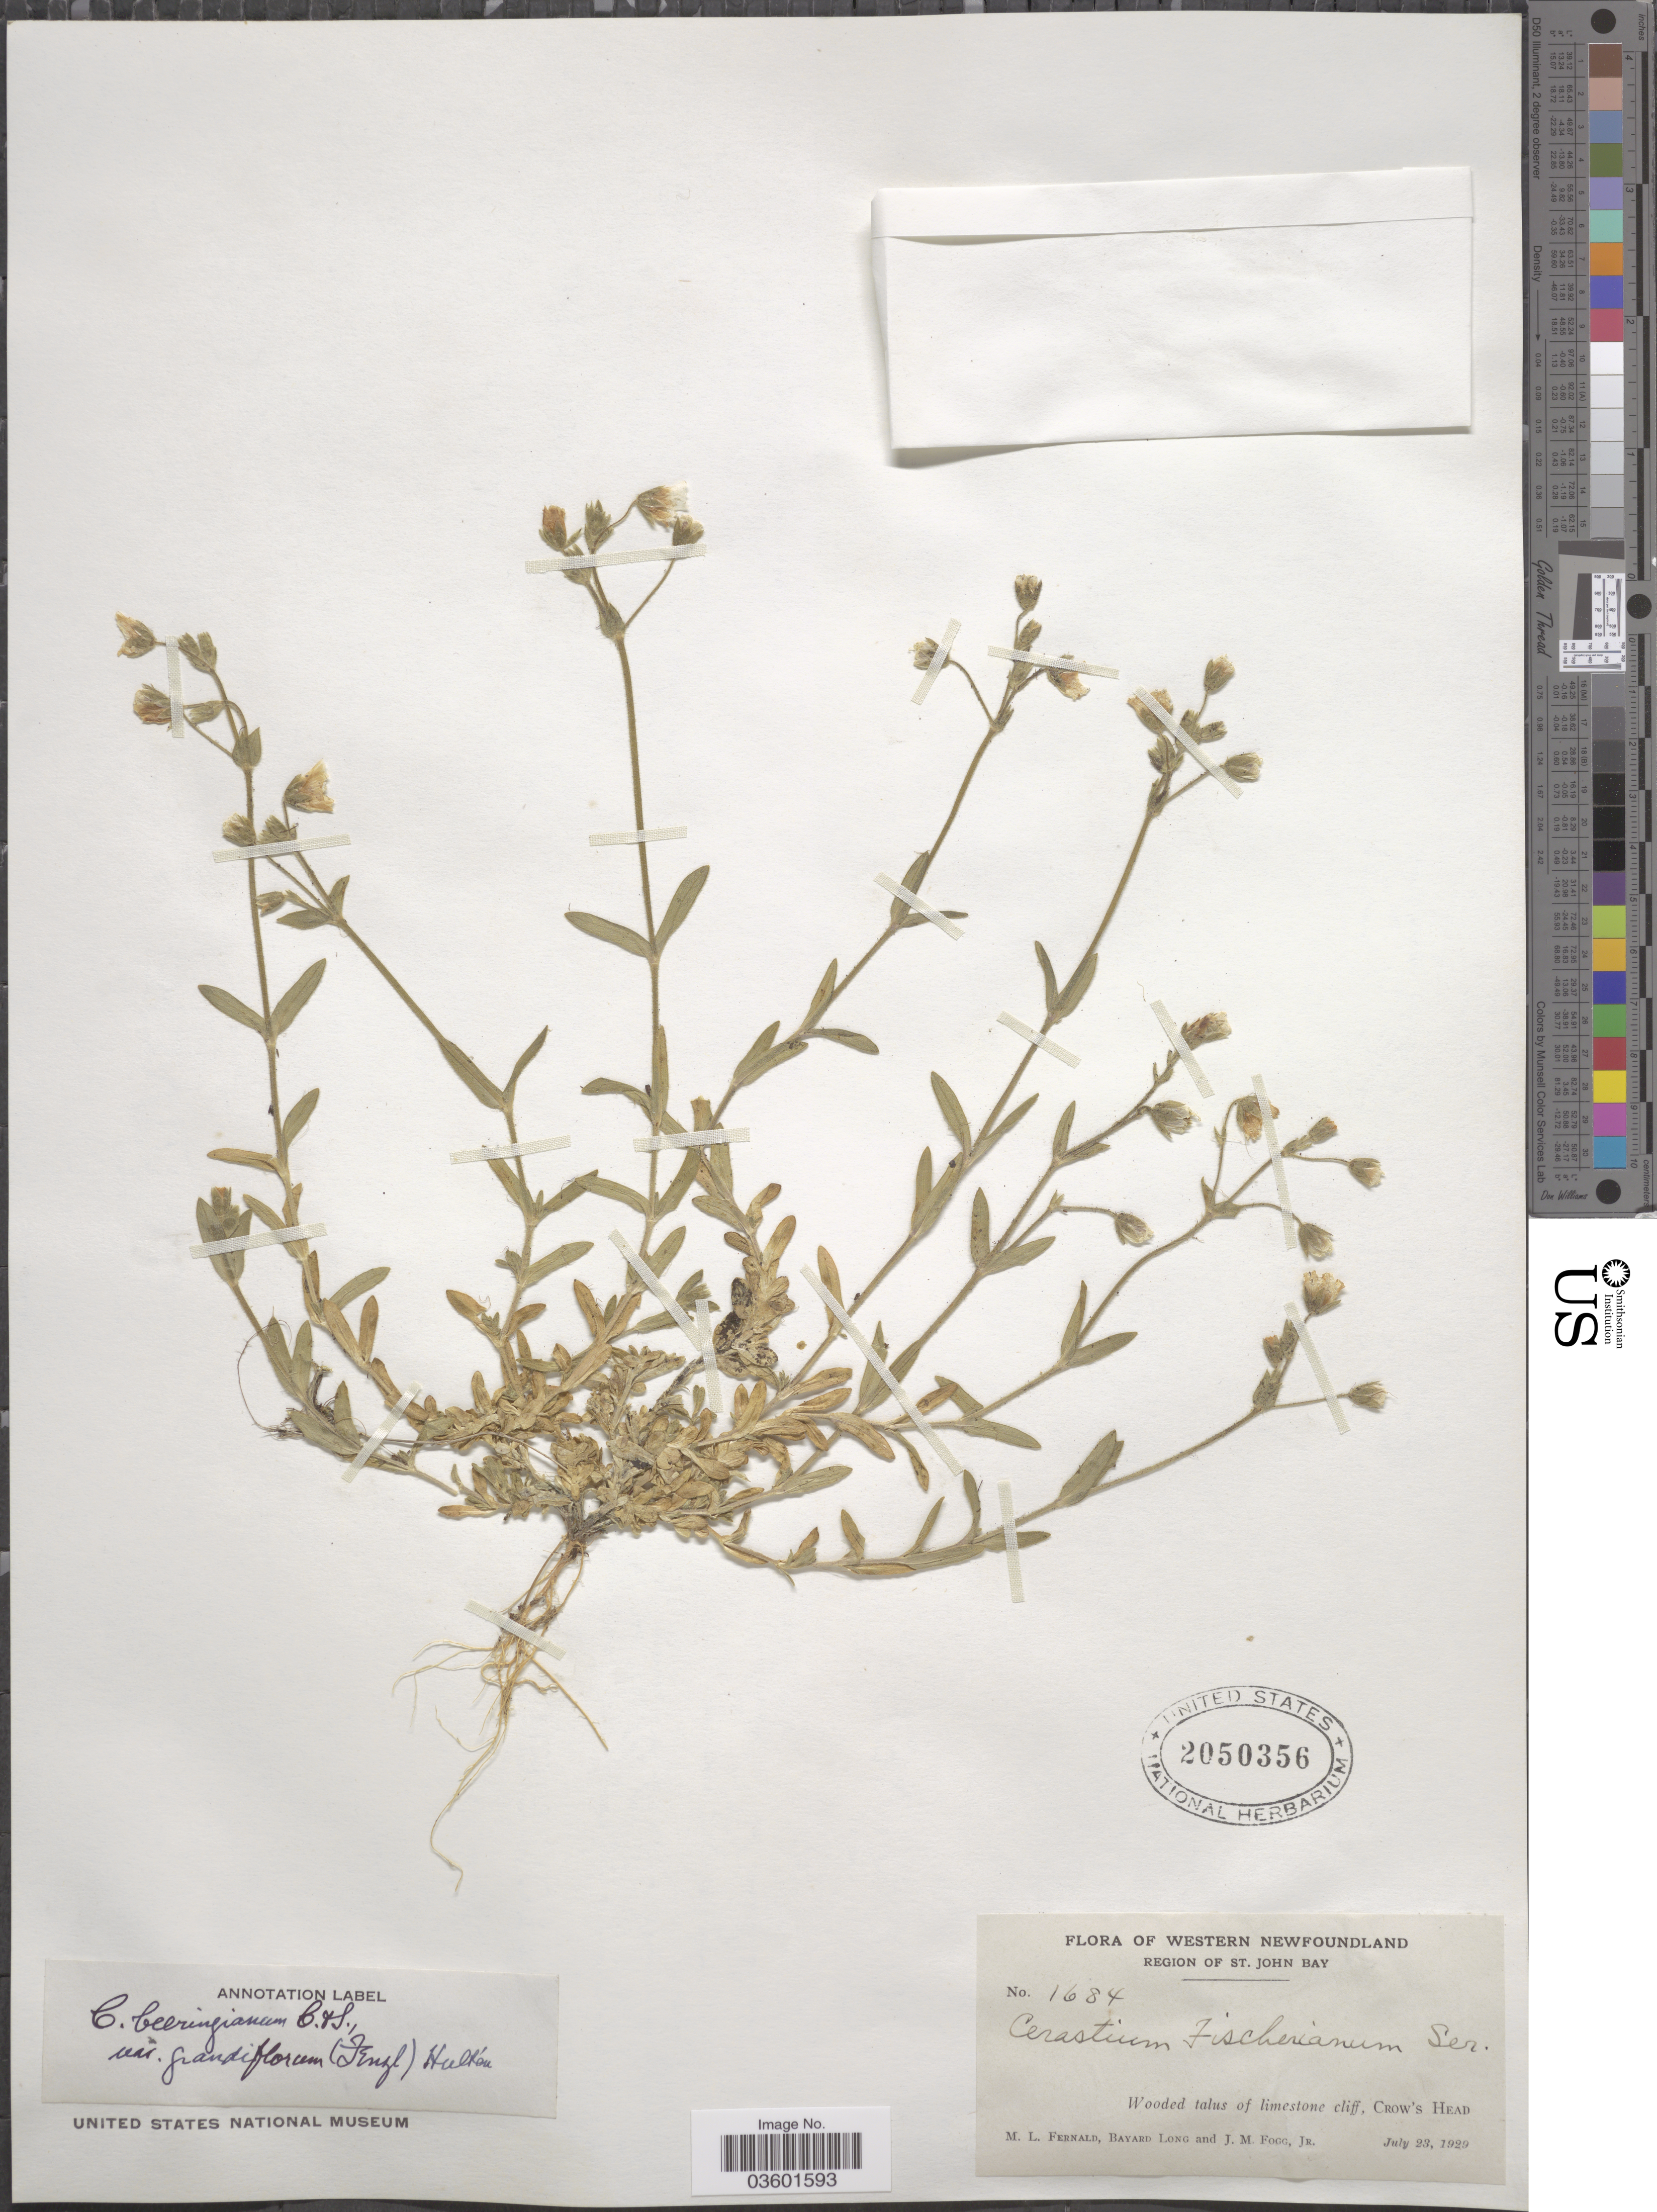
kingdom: Plantae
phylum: Tracheophyta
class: Magnoliopsida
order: Caryophyllales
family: Caryophyllaceae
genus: Cerastium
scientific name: Cerastium beeringianum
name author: Cham. & Schltdl.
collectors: M. L. Fernald, B. Long & J. Fogg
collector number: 1684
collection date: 1929-07-23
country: Canada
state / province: Newfoundland and Labrador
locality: Western Newfoundland. Region of St. John Bay. Wooded talus of limestone cliff, Crow's Head.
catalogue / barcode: US 2050356